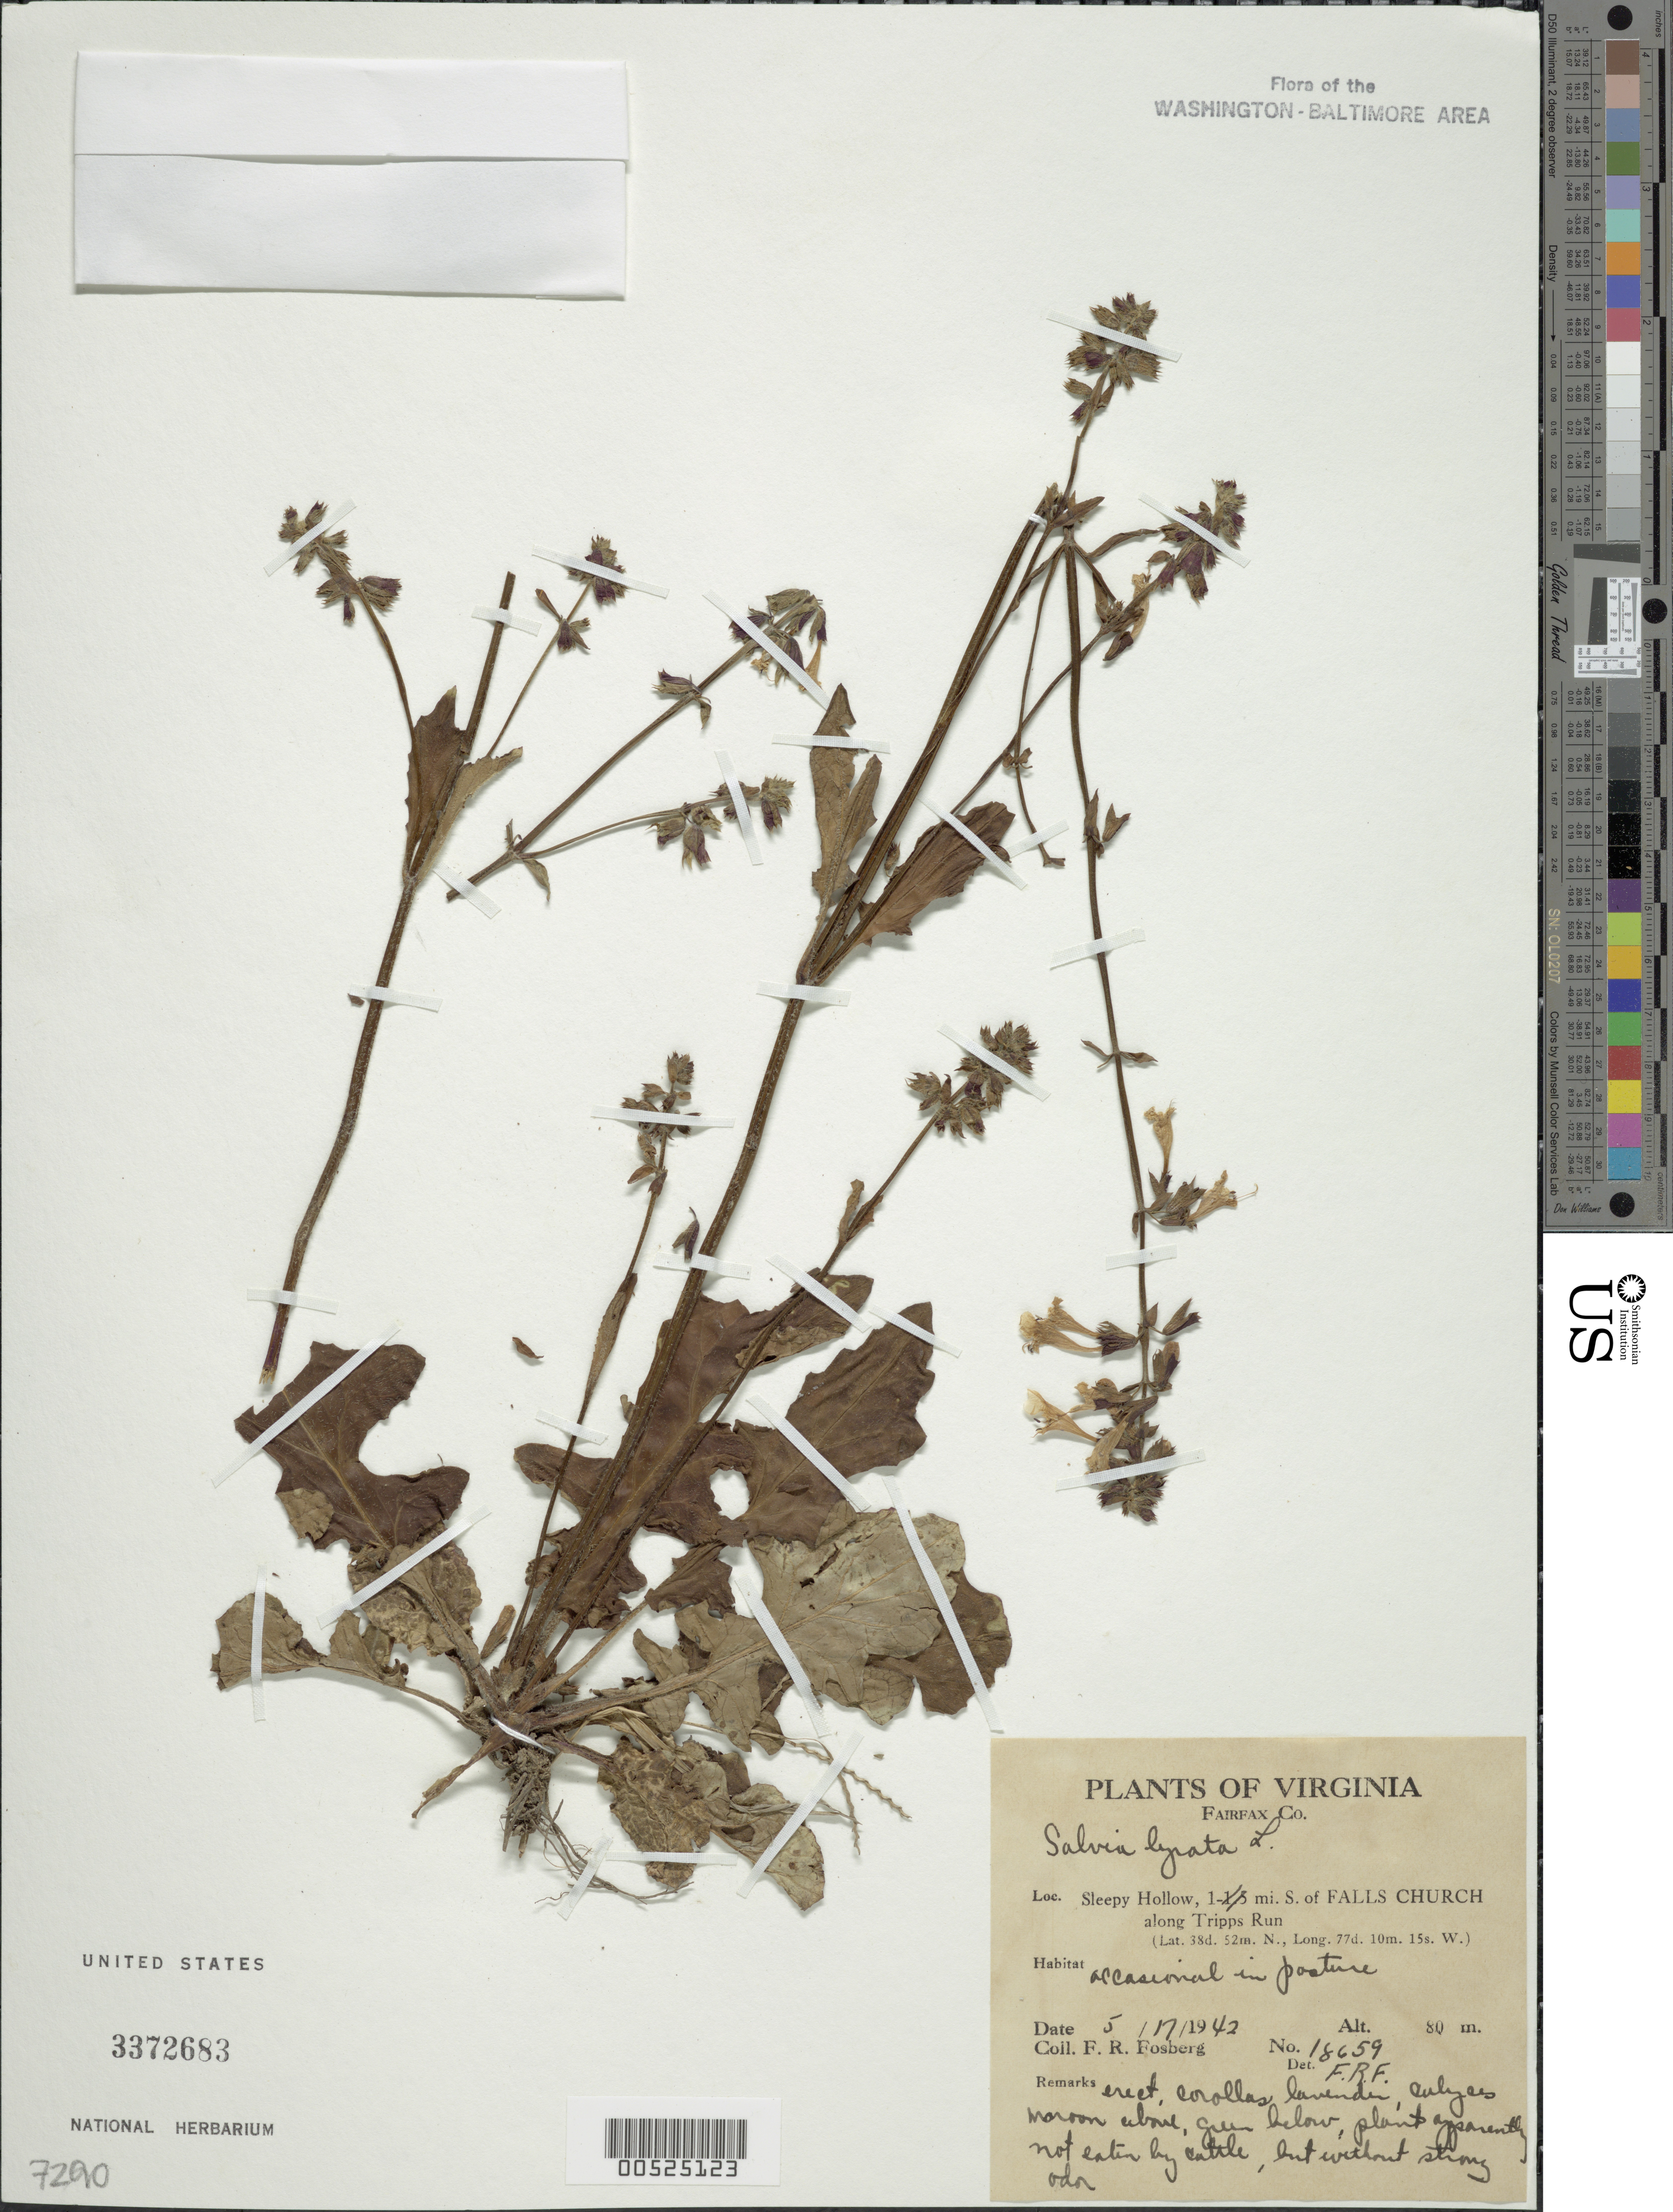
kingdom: Plantae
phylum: Tracheophyta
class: Magnoliopsida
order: Lamiales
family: Lamiaceae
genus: Salvia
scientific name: Salvia lyrata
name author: L.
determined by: Fosberg, F. R.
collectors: F. R. Fosberg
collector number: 18659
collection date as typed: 17 May 1942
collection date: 1942-05-17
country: United States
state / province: Virginia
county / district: Fairfax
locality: Sleepy Hollow, 1 mi. S of Falls Church along Tripps Run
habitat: Occasional in pasture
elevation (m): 80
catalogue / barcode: US 3372683